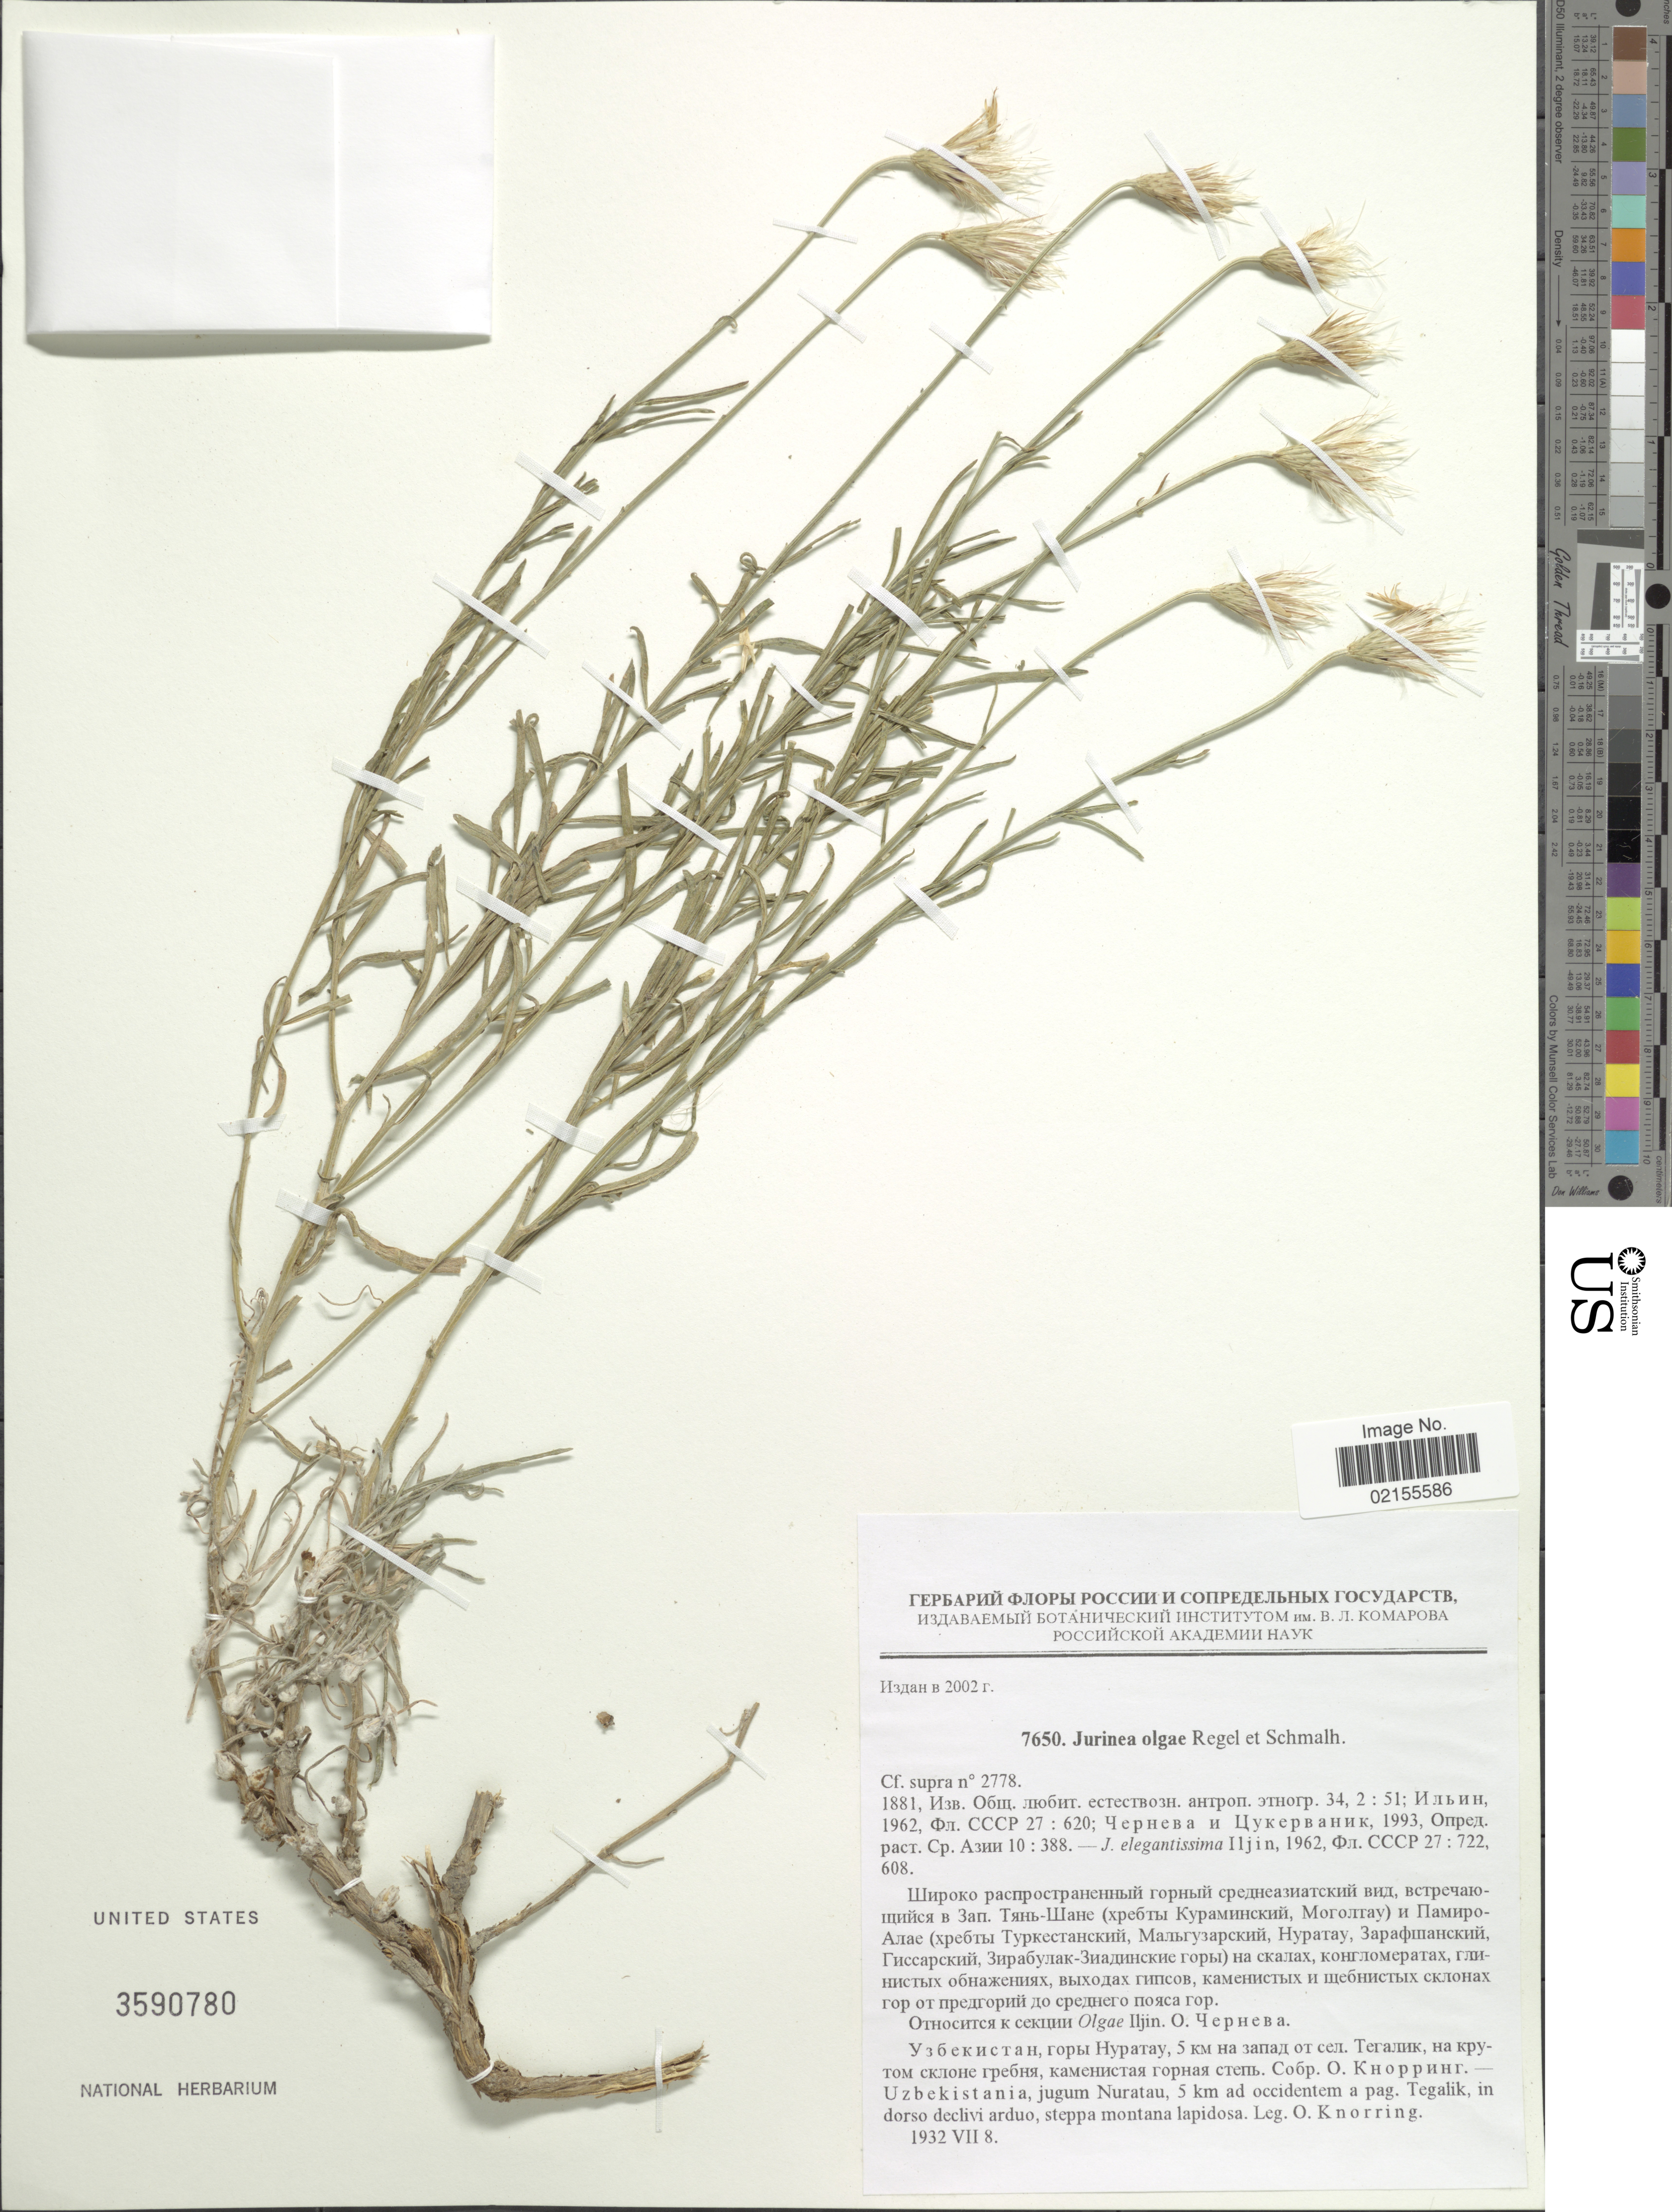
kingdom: Plantae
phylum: Tracheophyta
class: Magnoliopsida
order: Asterales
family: Asteraceae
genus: Jurinea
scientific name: Jurinea olgae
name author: Regel & Schmalh.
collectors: O. Knorring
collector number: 7650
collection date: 1932-07-08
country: Uzbekistan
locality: Jugum Nuratau, 5 km ad occidentem a pag. tegalik, in dorso declivi arduo, steppa montana lapidosa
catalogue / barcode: US 3590780